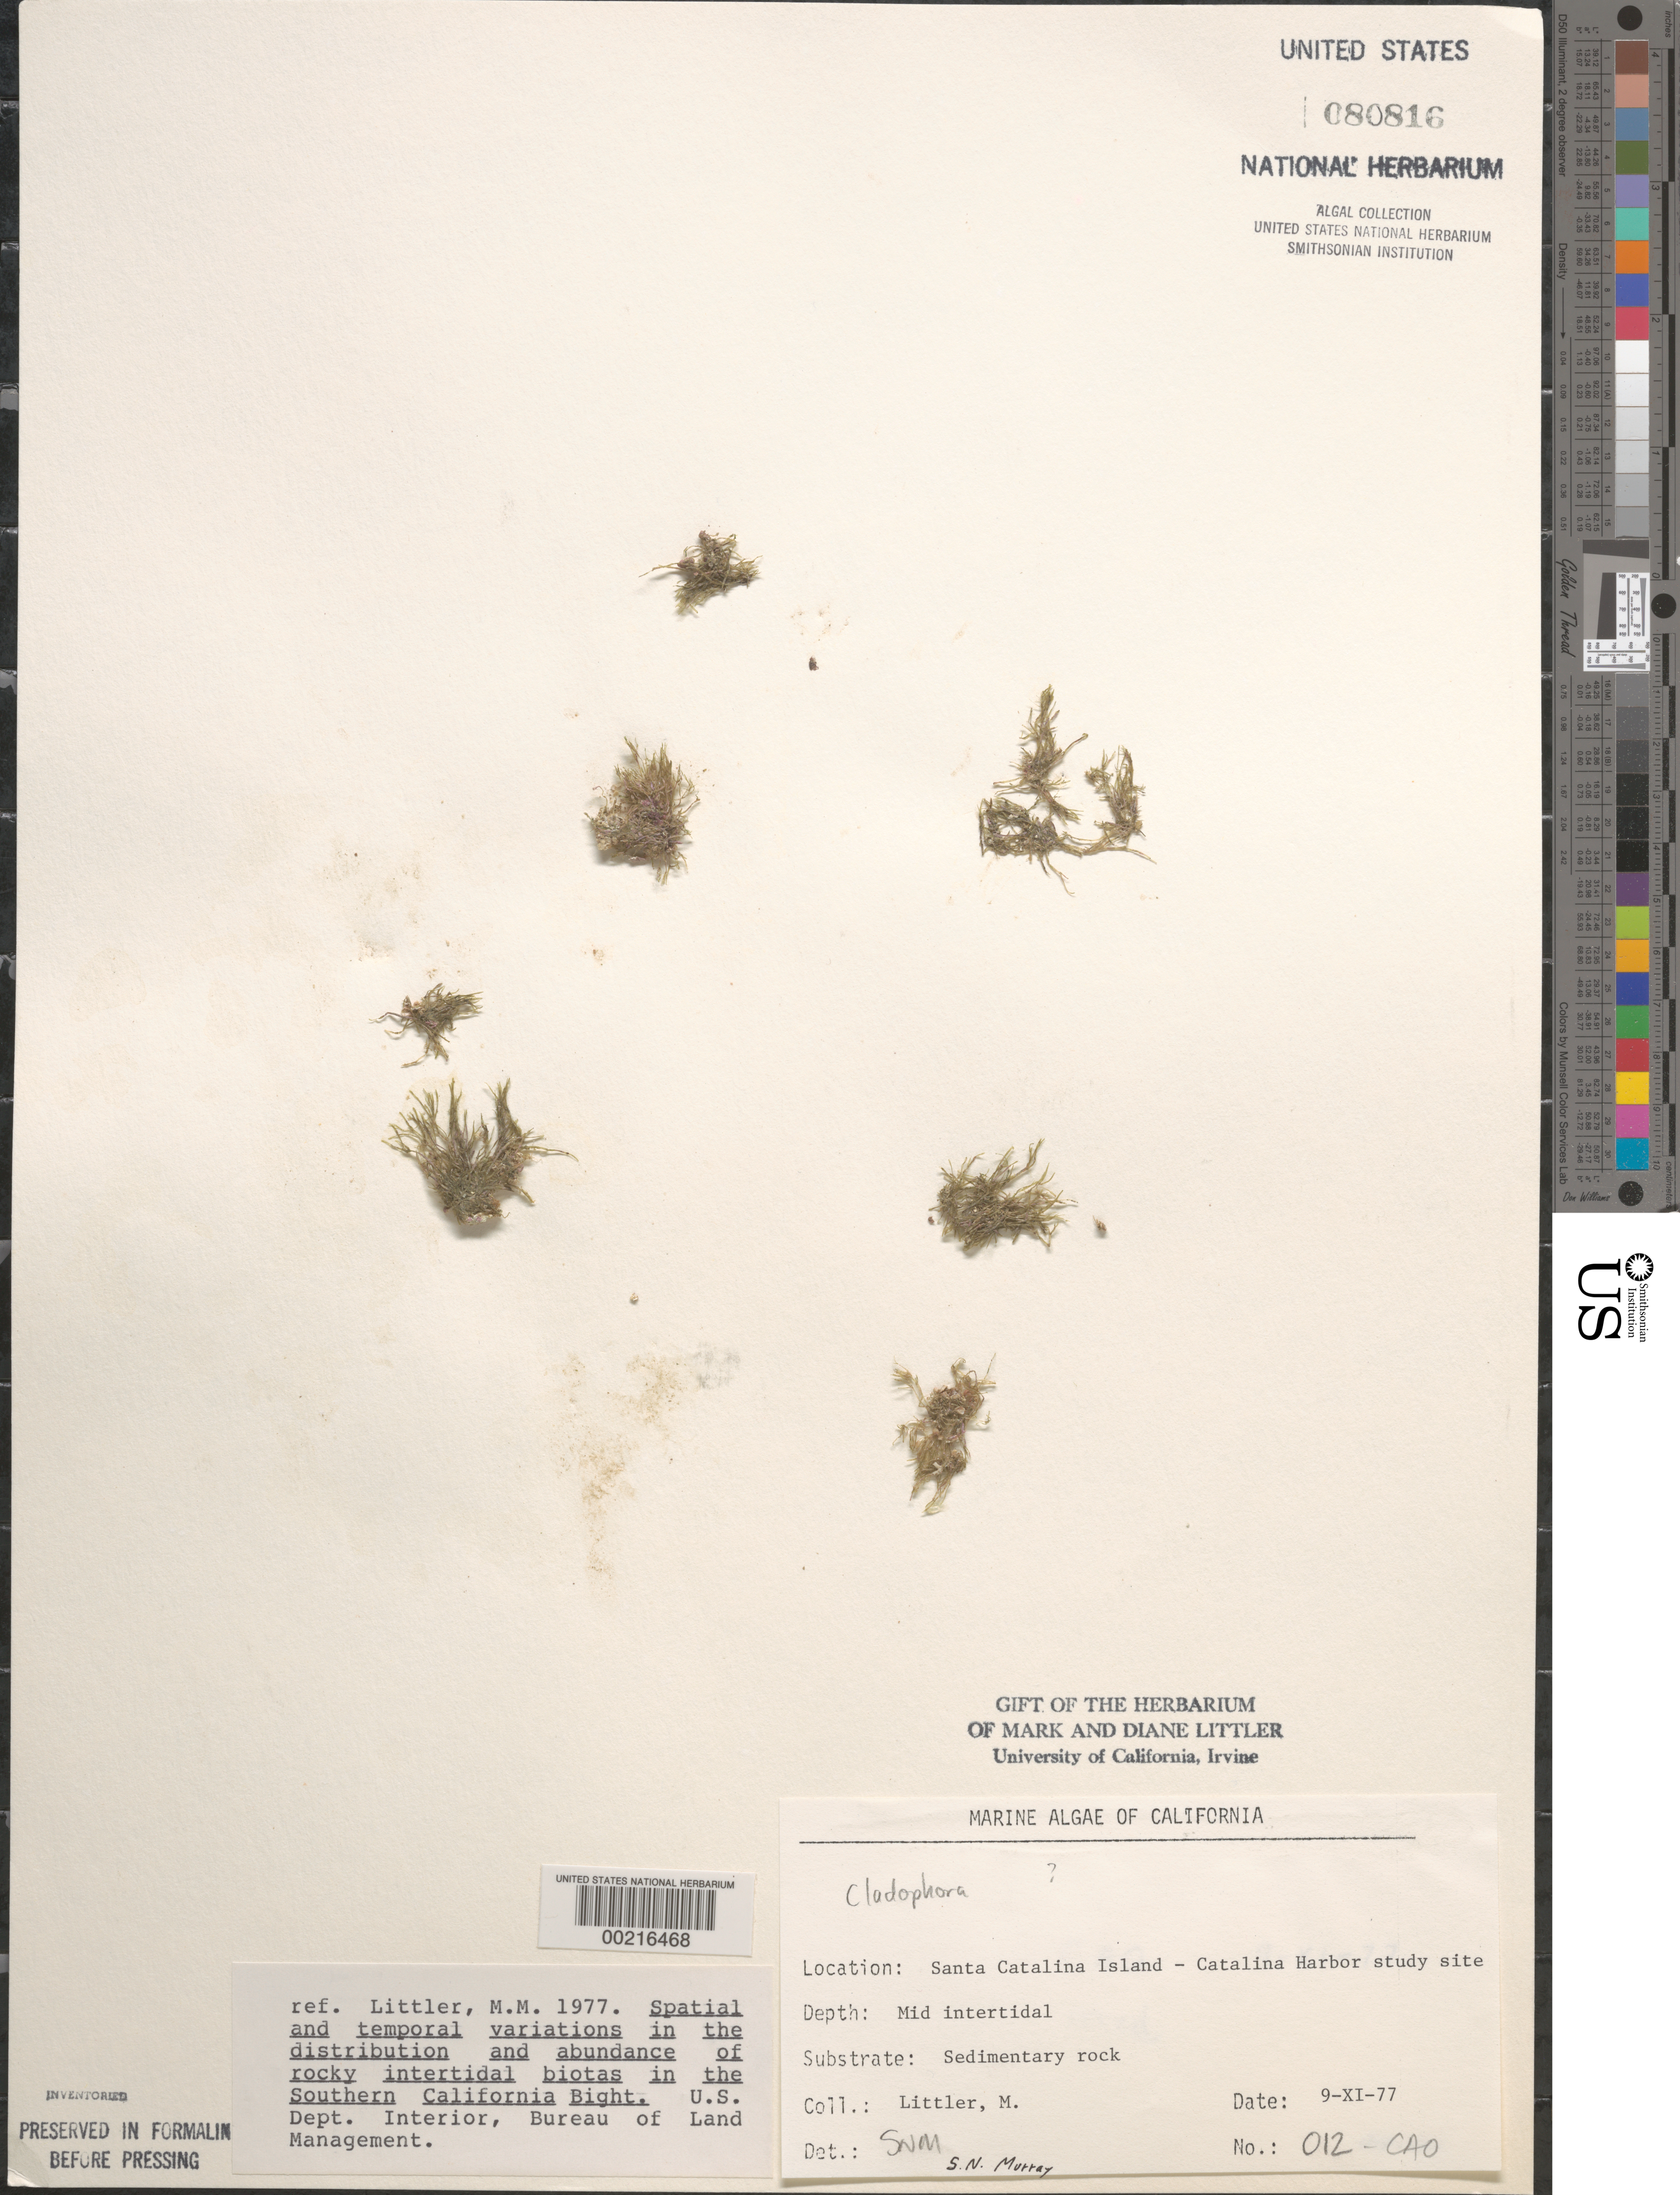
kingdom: Plantae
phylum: Chlorophyta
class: Ulvophyceae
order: Cladophorales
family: Cladophoraceae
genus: Cladophora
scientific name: Cladophora sp.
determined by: Murray, S. N.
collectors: M. M. Littler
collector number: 012-cao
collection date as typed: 09 Nov 1977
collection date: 1977-11-09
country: United States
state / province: California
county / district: Los Angeles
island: Santa Catalina Island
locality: West side of Catalina Harbor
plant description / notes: BLM-SOCALBIGHT Rocky Intertidal Survey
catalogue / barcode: US 80816